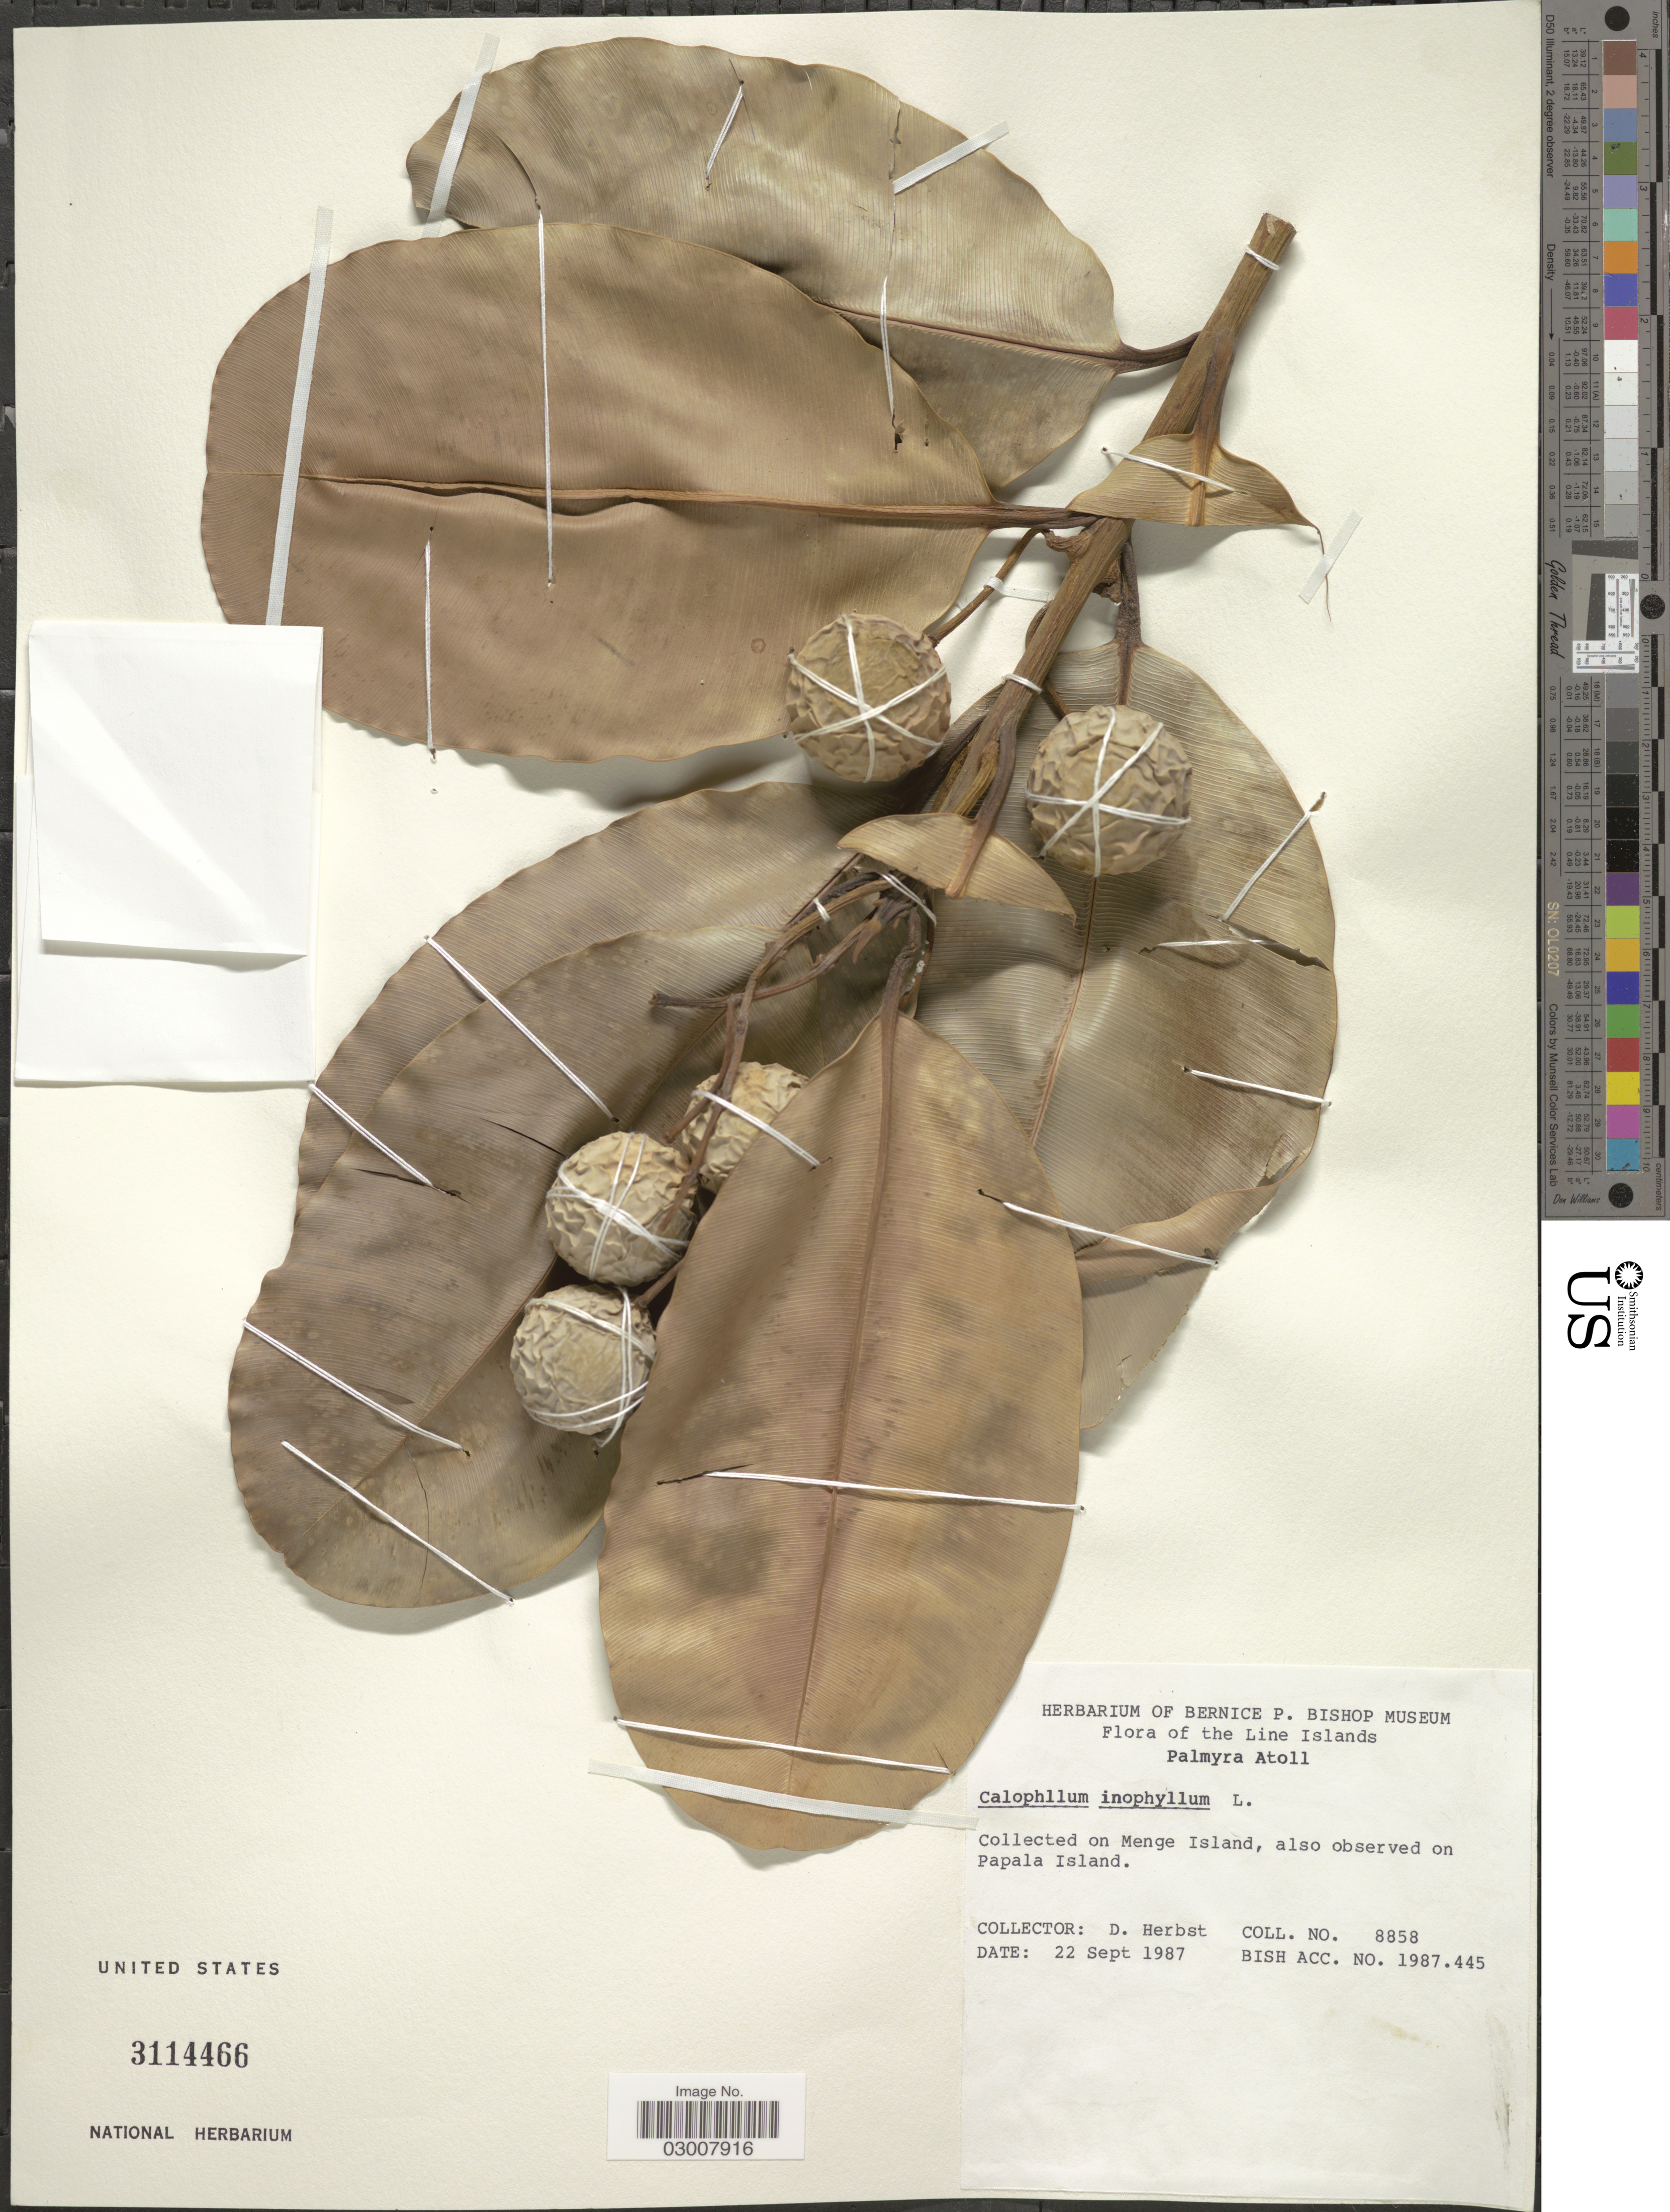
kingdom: Plantae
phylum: Tracheophyta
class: Magnoliopsida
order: Malpighiales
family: Calophyllaceae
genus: Calophyllum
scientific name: Calophyllum inophyllum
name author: L.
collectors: D. Herbst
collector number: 8858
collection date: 1987-09-22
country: Kiribati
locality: Line Islands. Palmyra Atoll. Collected on Menge Island.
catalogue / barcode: US 3114466